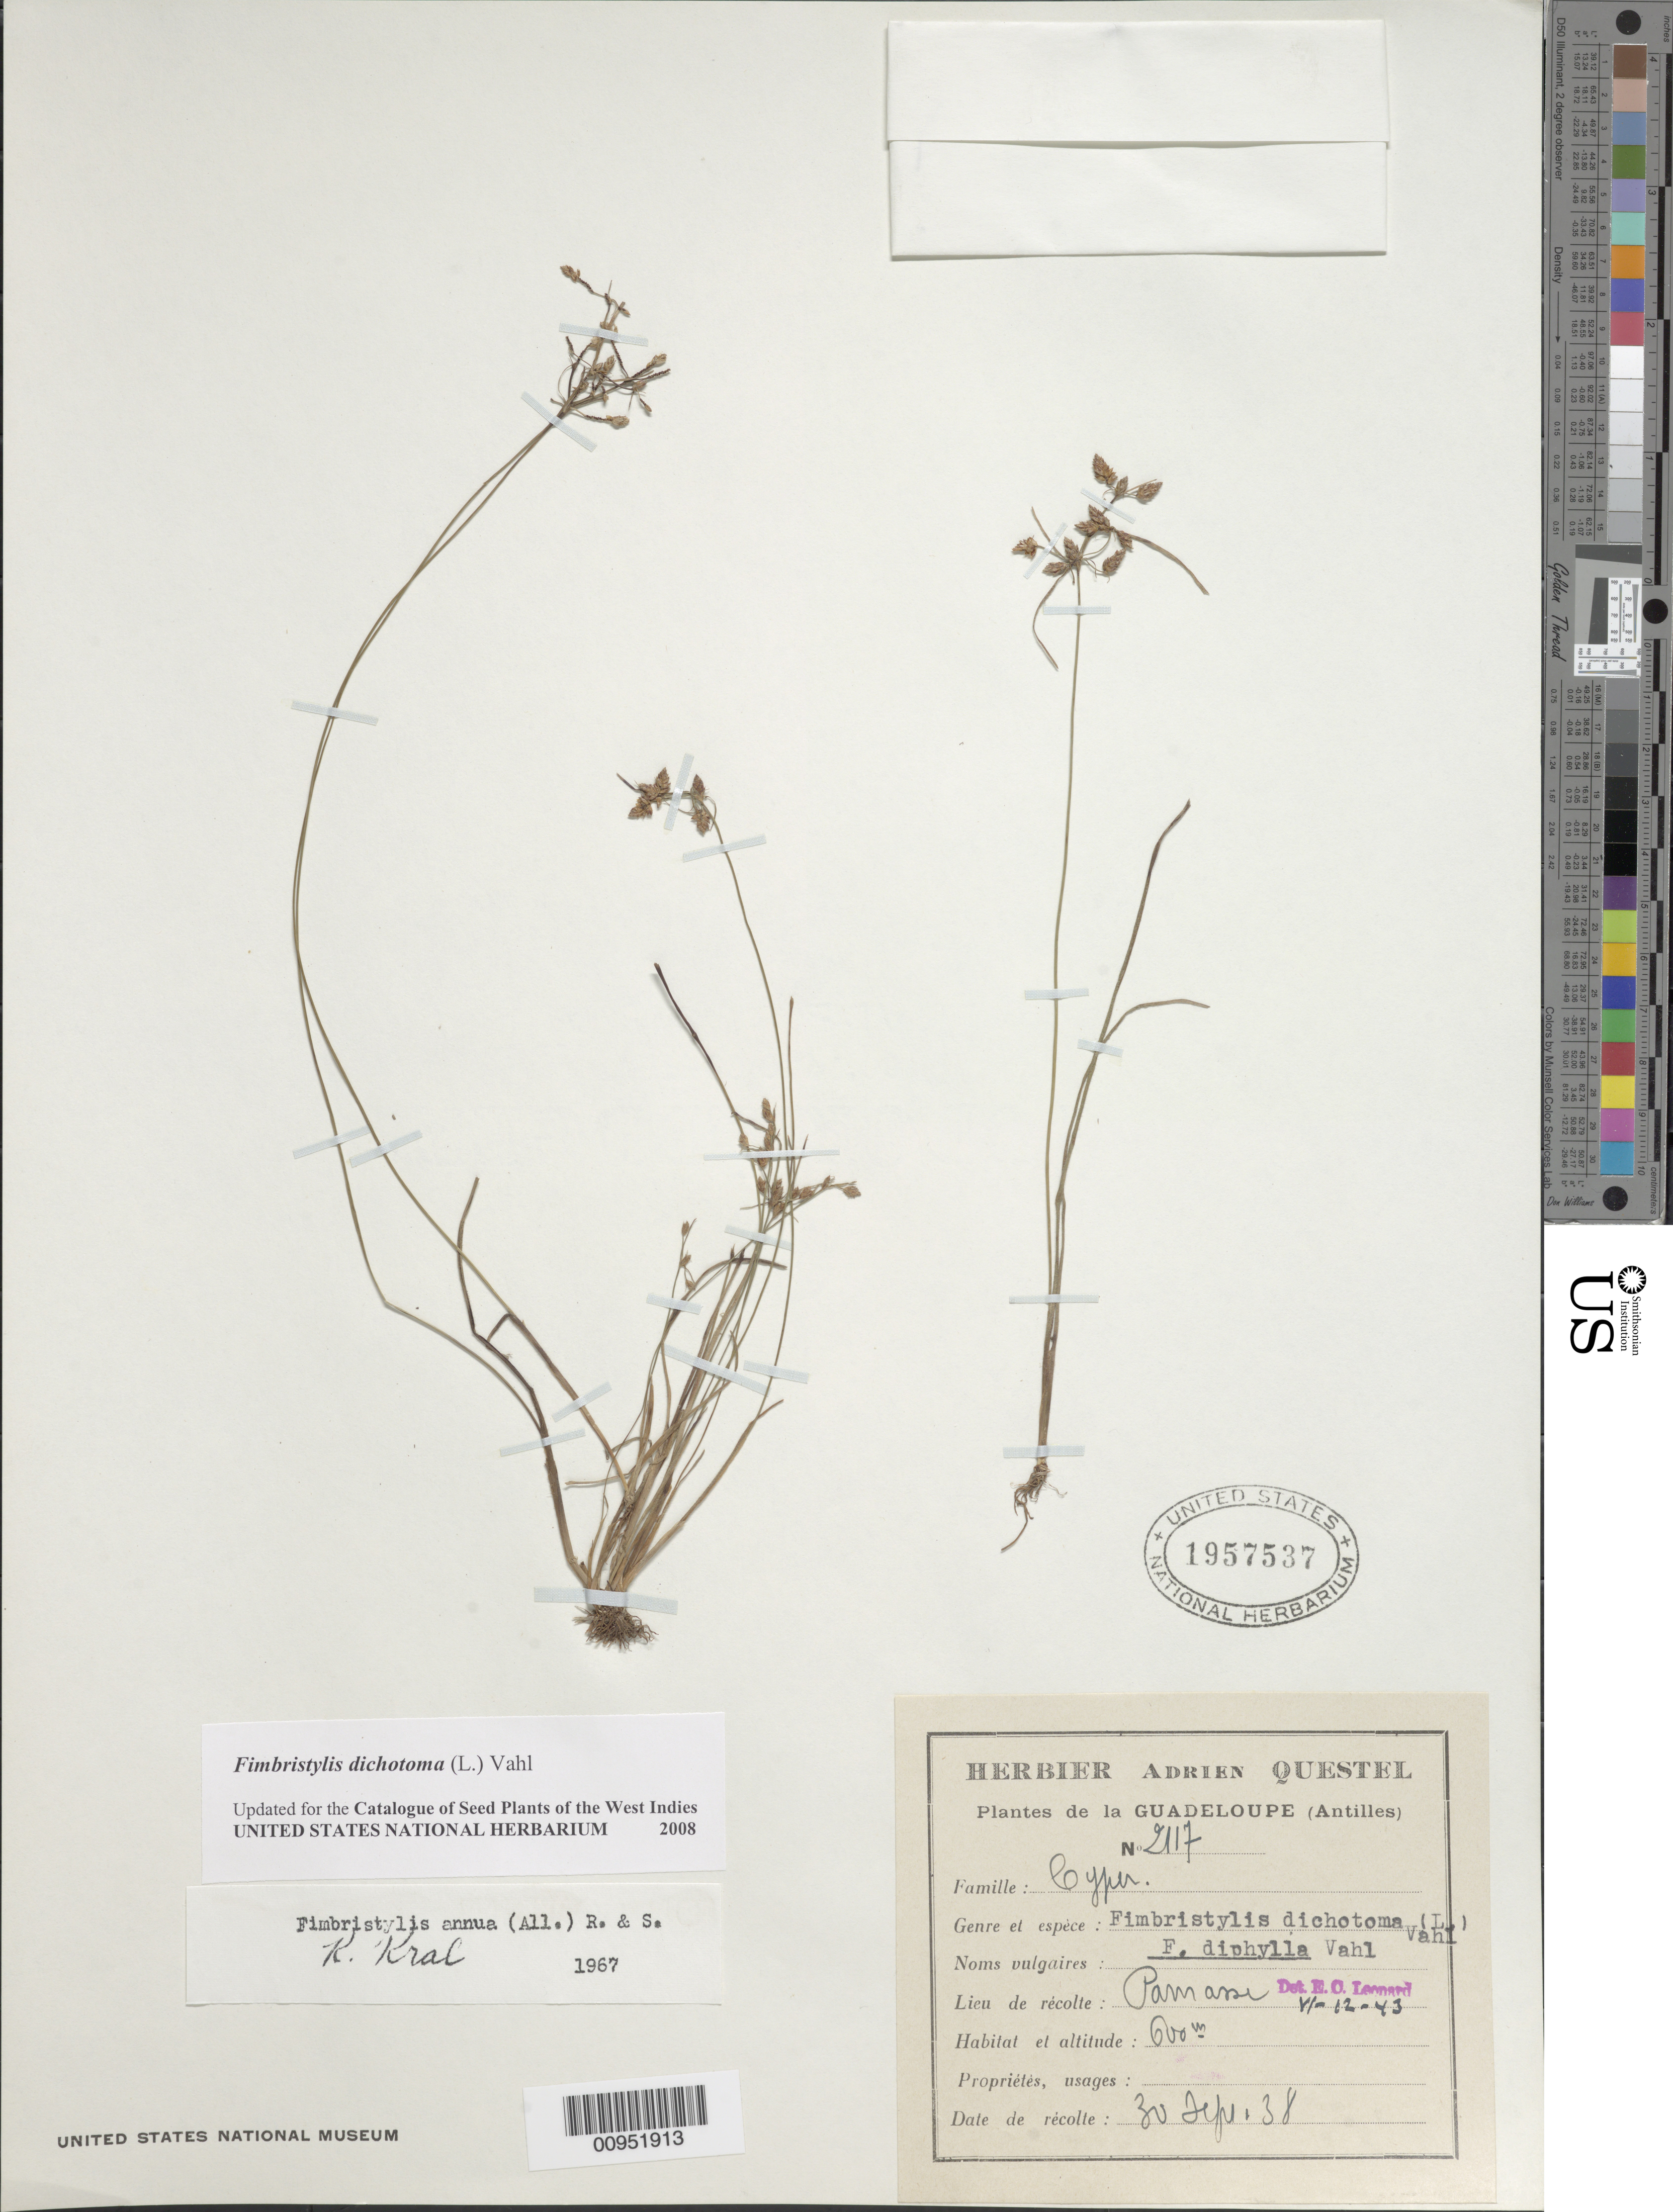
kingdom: Plantae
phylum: Tracheophyta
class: Liliopsida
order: Poales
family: Cyperaceae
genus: Fimbristylis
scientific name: Fimbristylis dichotoma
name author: (L.) Vahl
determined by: Strong, M. T., (US), Smithsonian Institution - National Museum of Natural History (UNITED STATES)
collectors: A. Questel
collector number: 2117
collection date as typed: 30 Sep 1938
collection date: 1938-09-30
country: Guadeloupe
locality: Parnasse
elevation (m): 600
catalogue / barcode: US 1957537